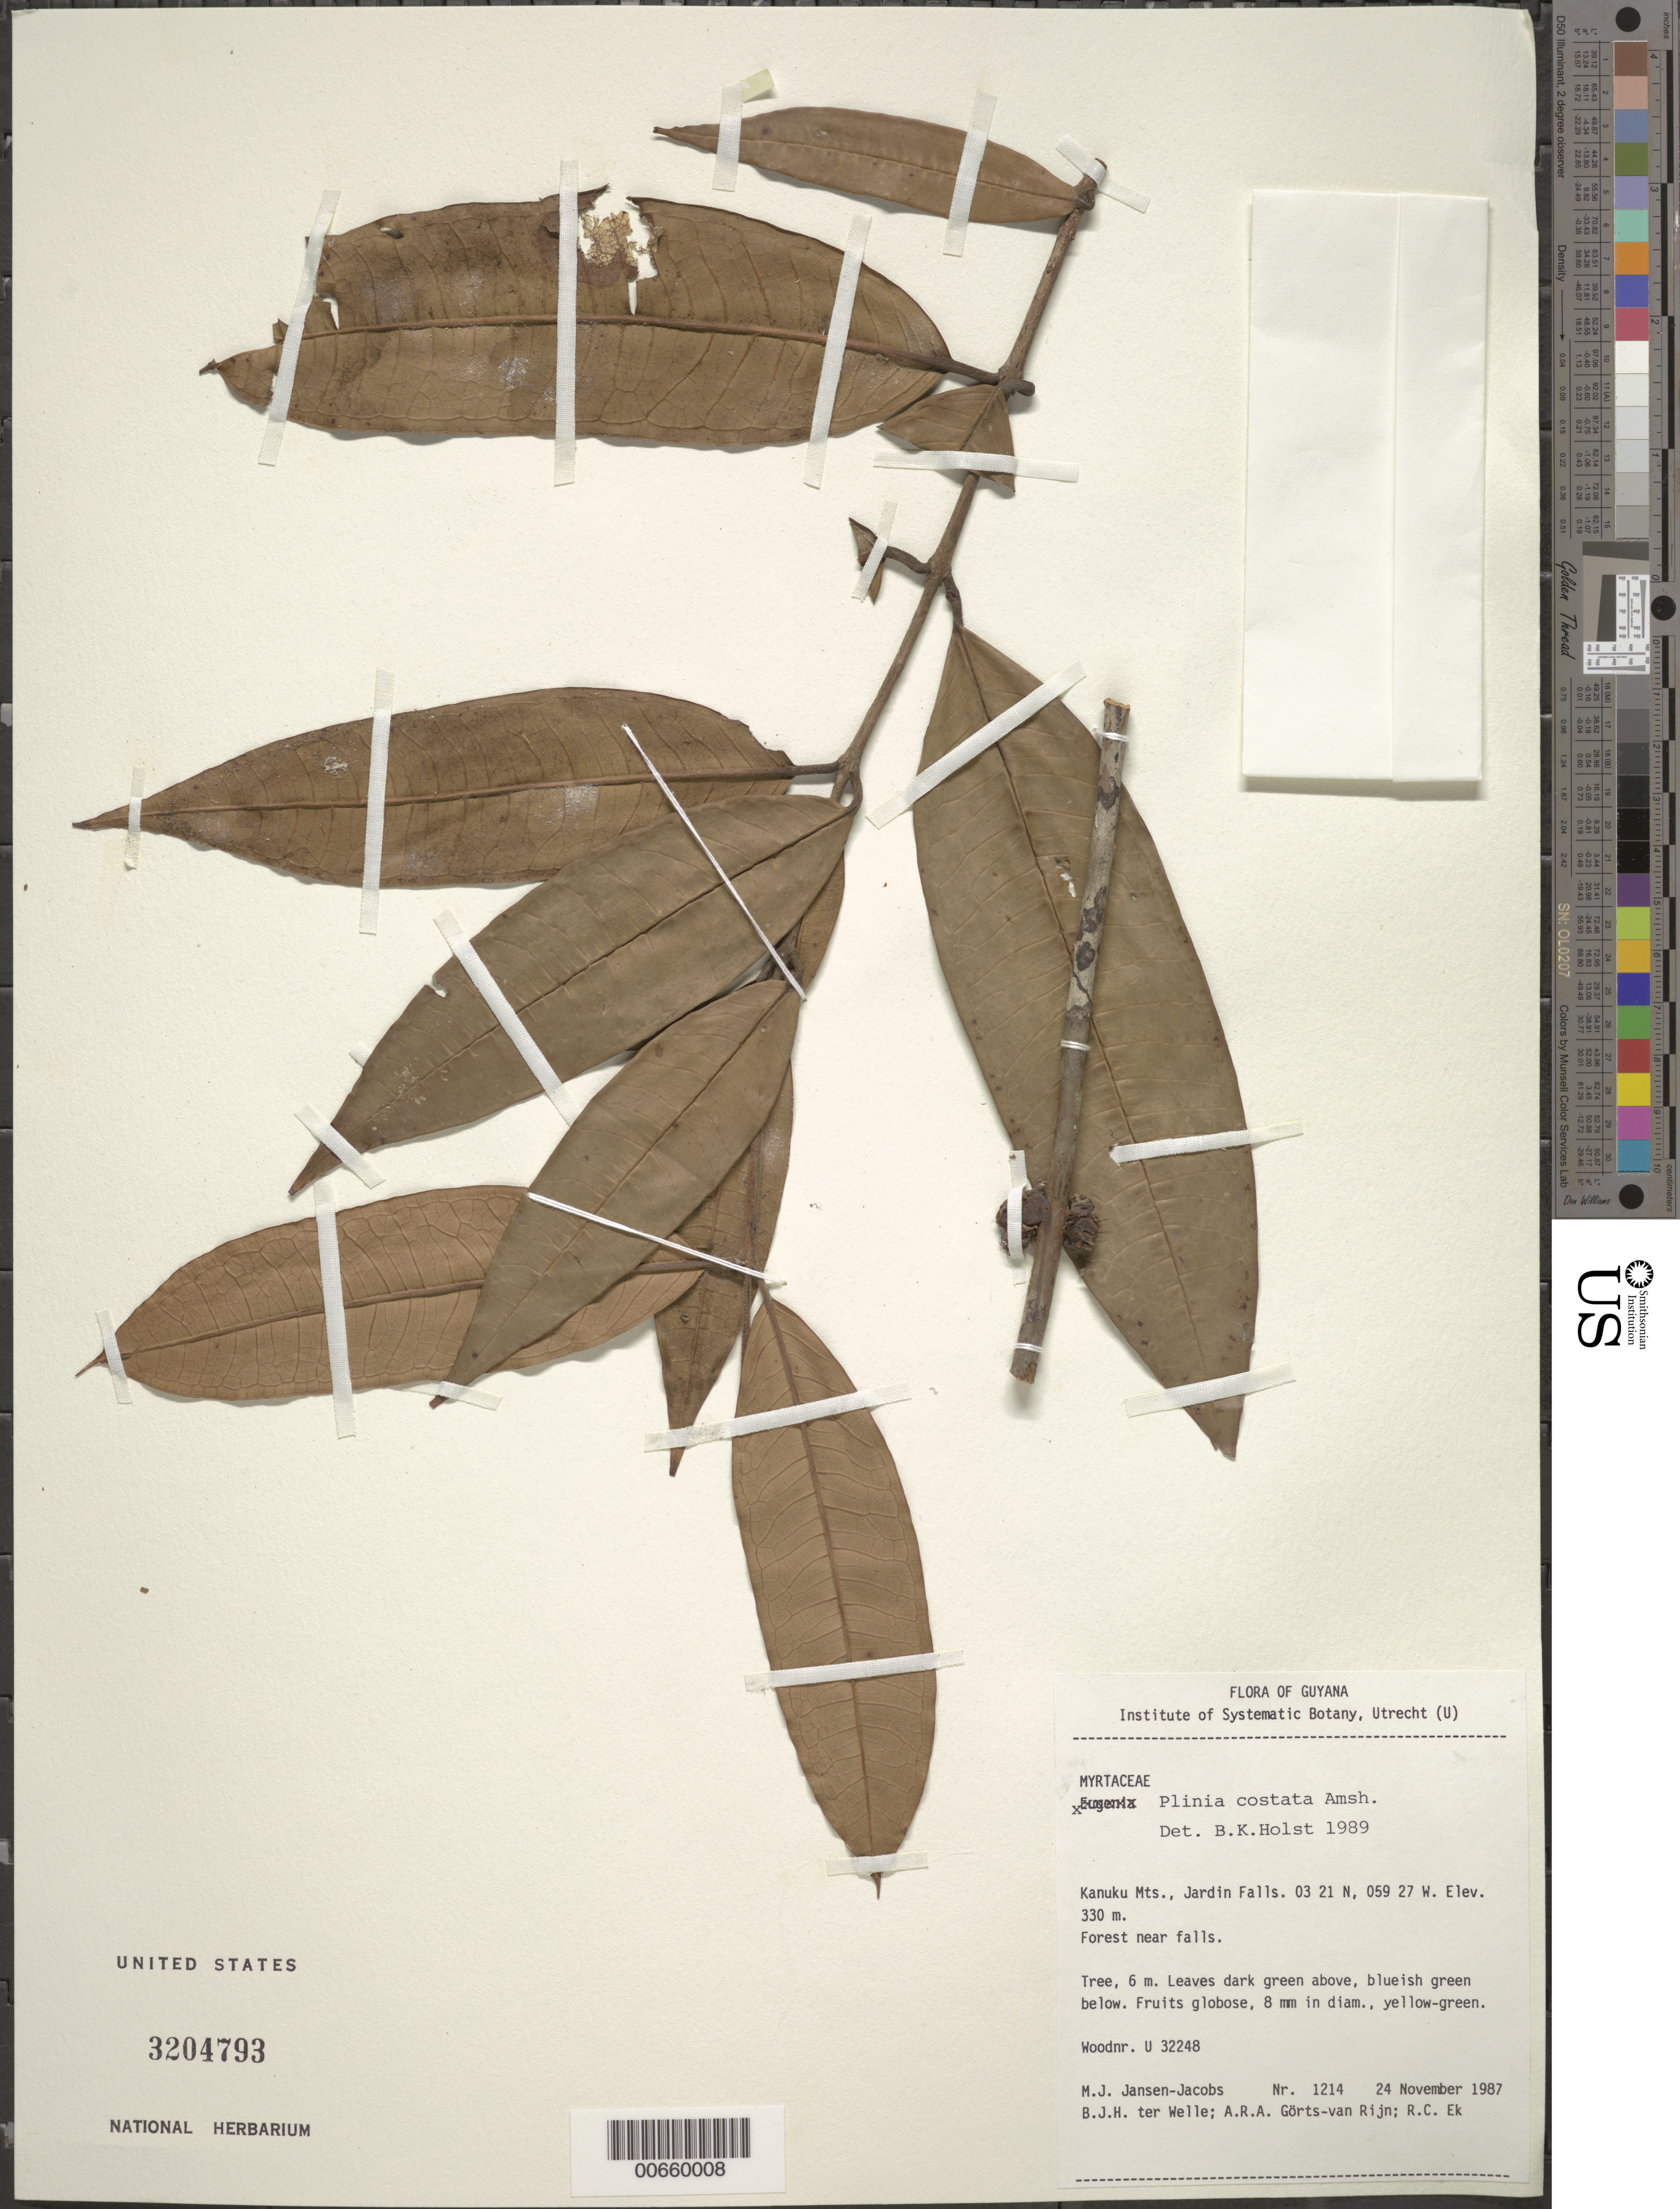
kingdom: Plantae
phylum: Tracheophyta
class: Magnoliopsida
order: Myrtales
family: Myrtaceae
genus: Plinia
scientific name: Plinia costata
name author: Amshoff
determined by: Holst, Bruce K.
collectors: M. J. Jansen-Jacobs, B. Welle, A. .R. A. Görts-van Rijn & R. C. Ek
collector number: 1214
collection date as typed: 24-Nov-87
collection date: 1987-11-24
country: Guyana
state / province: U. Takutu-U. Essequibo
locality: Kanuku Mts., Jardin Falls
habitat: Forest near falls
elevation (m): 330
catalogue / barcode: US 3204793